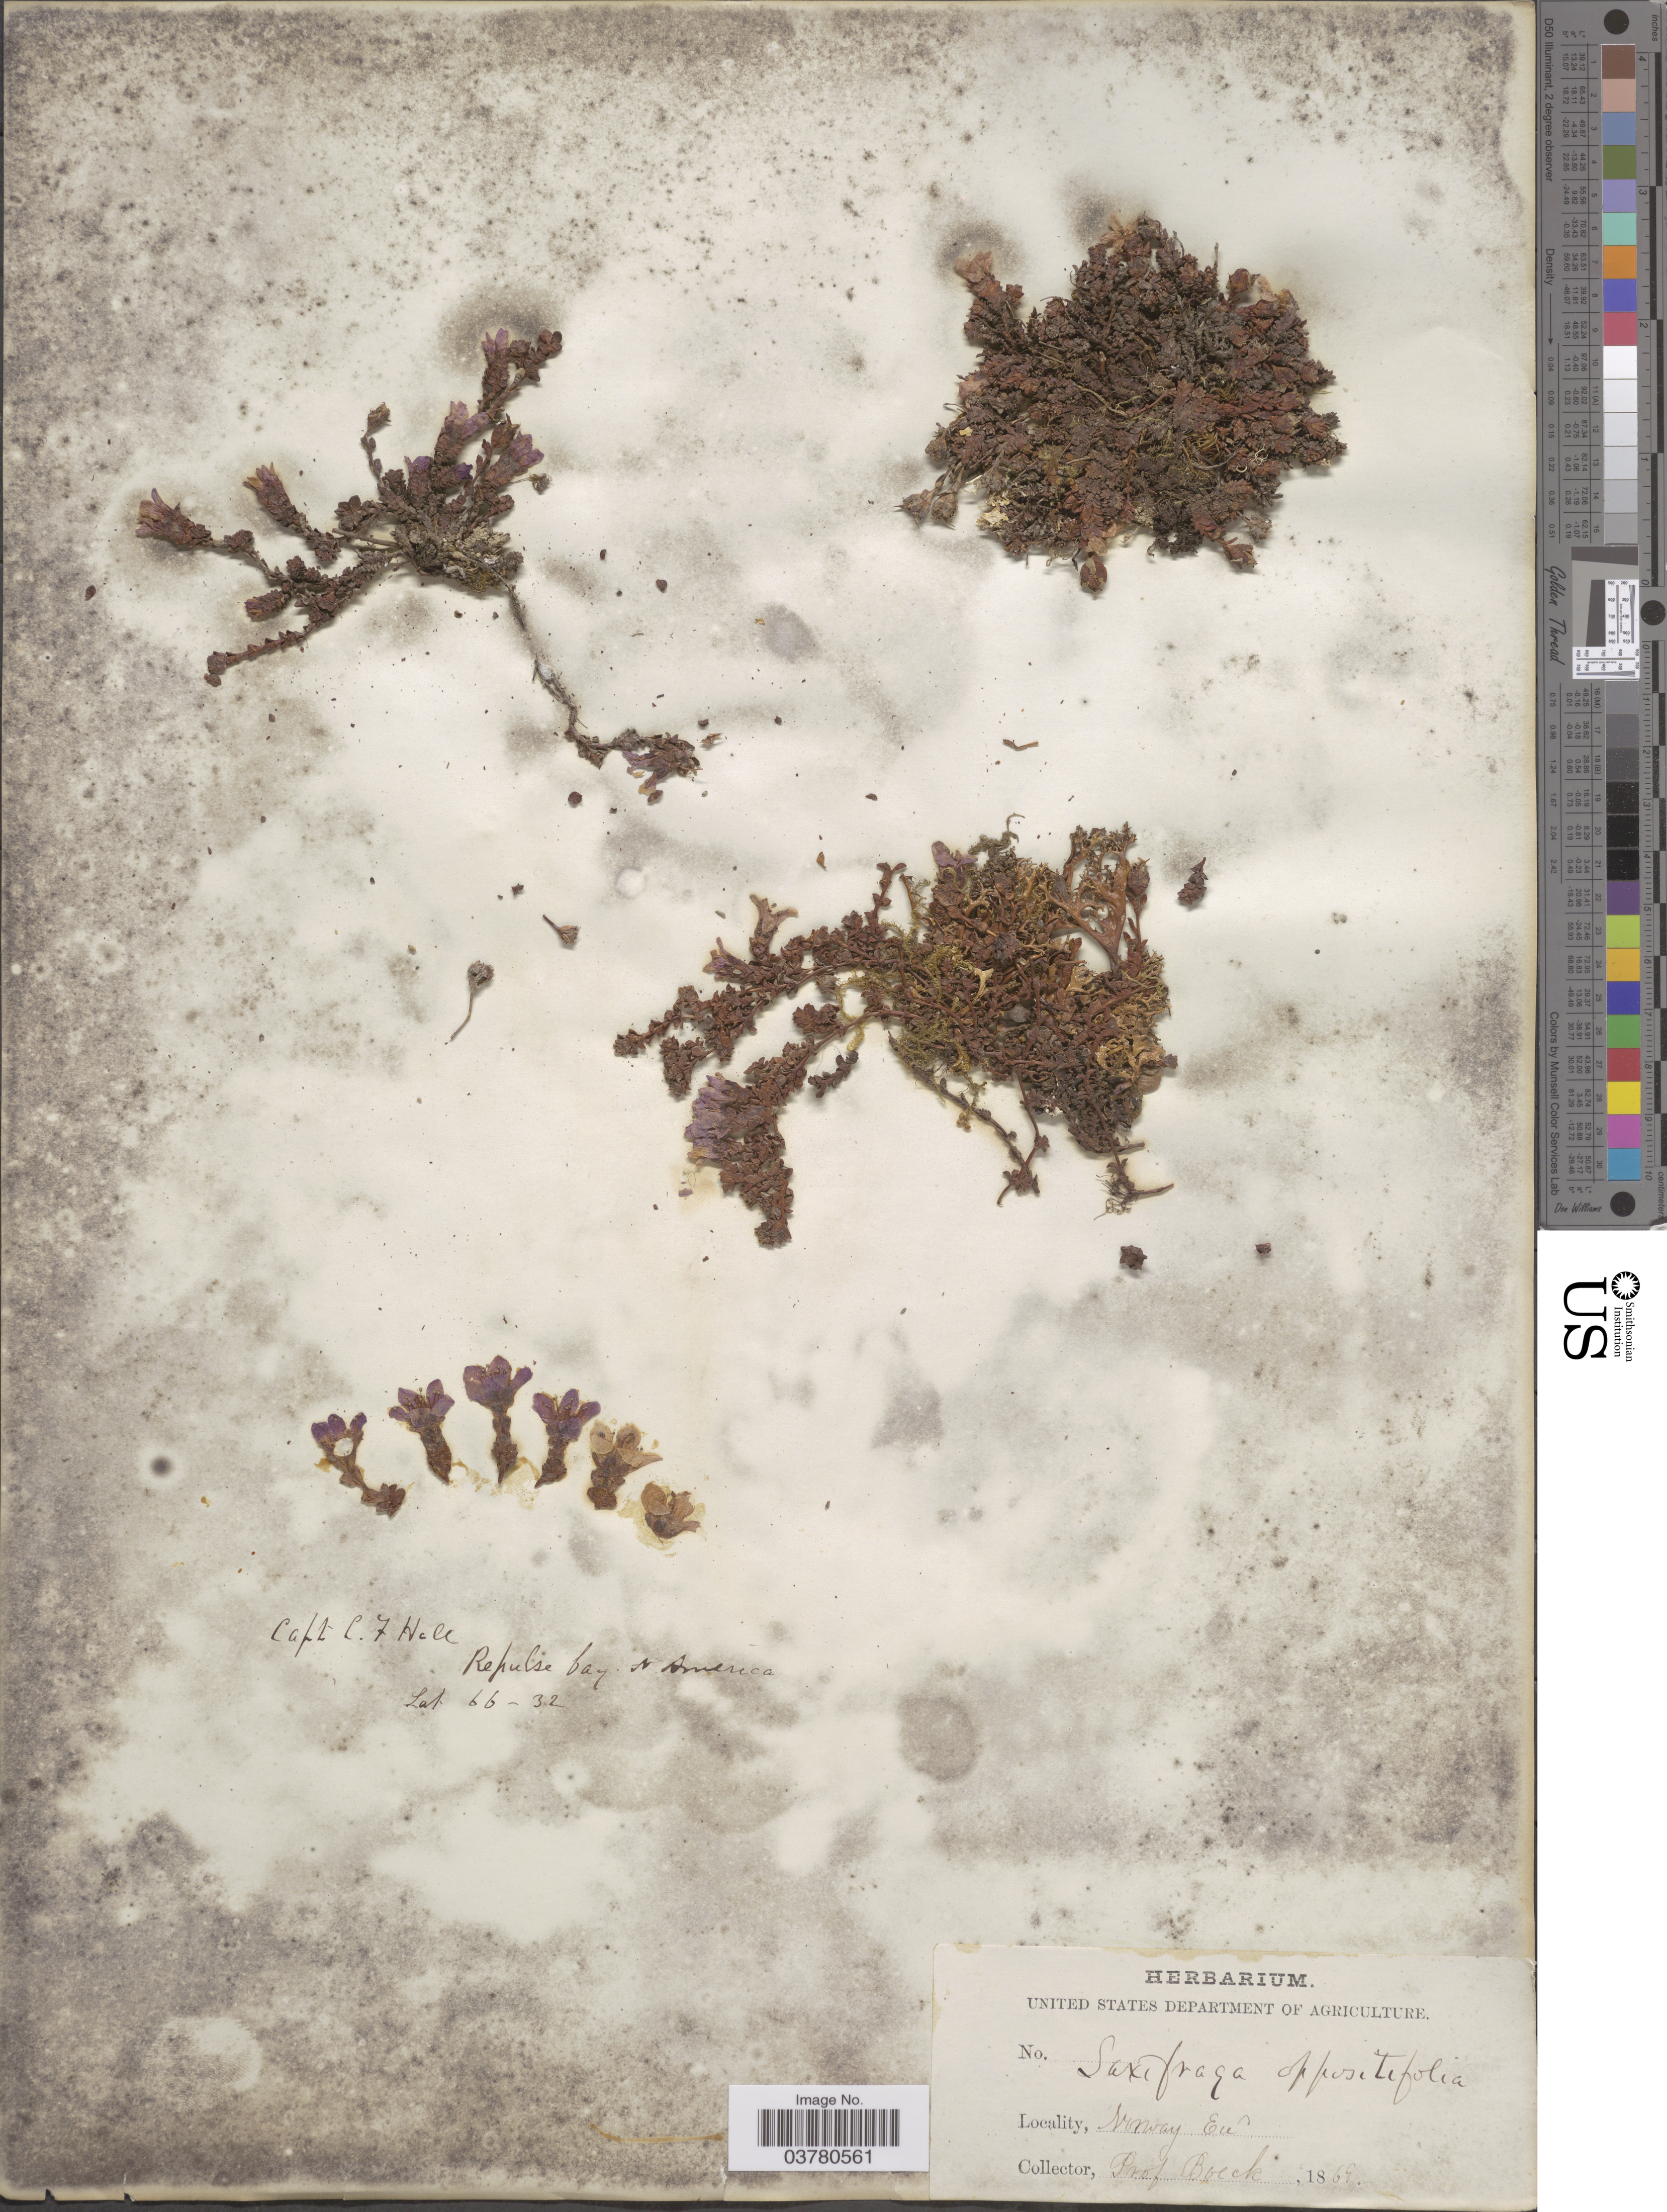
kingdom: Plantae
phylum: Tracheophyta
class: Magnoliopsida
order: Saxifragales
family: Saxifragaceae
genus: Saxifraga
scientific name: Saxifraga oppositifolia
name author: L.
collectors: C. Hall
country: Canada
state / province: Nunavut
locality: Repulse bay. N. America.